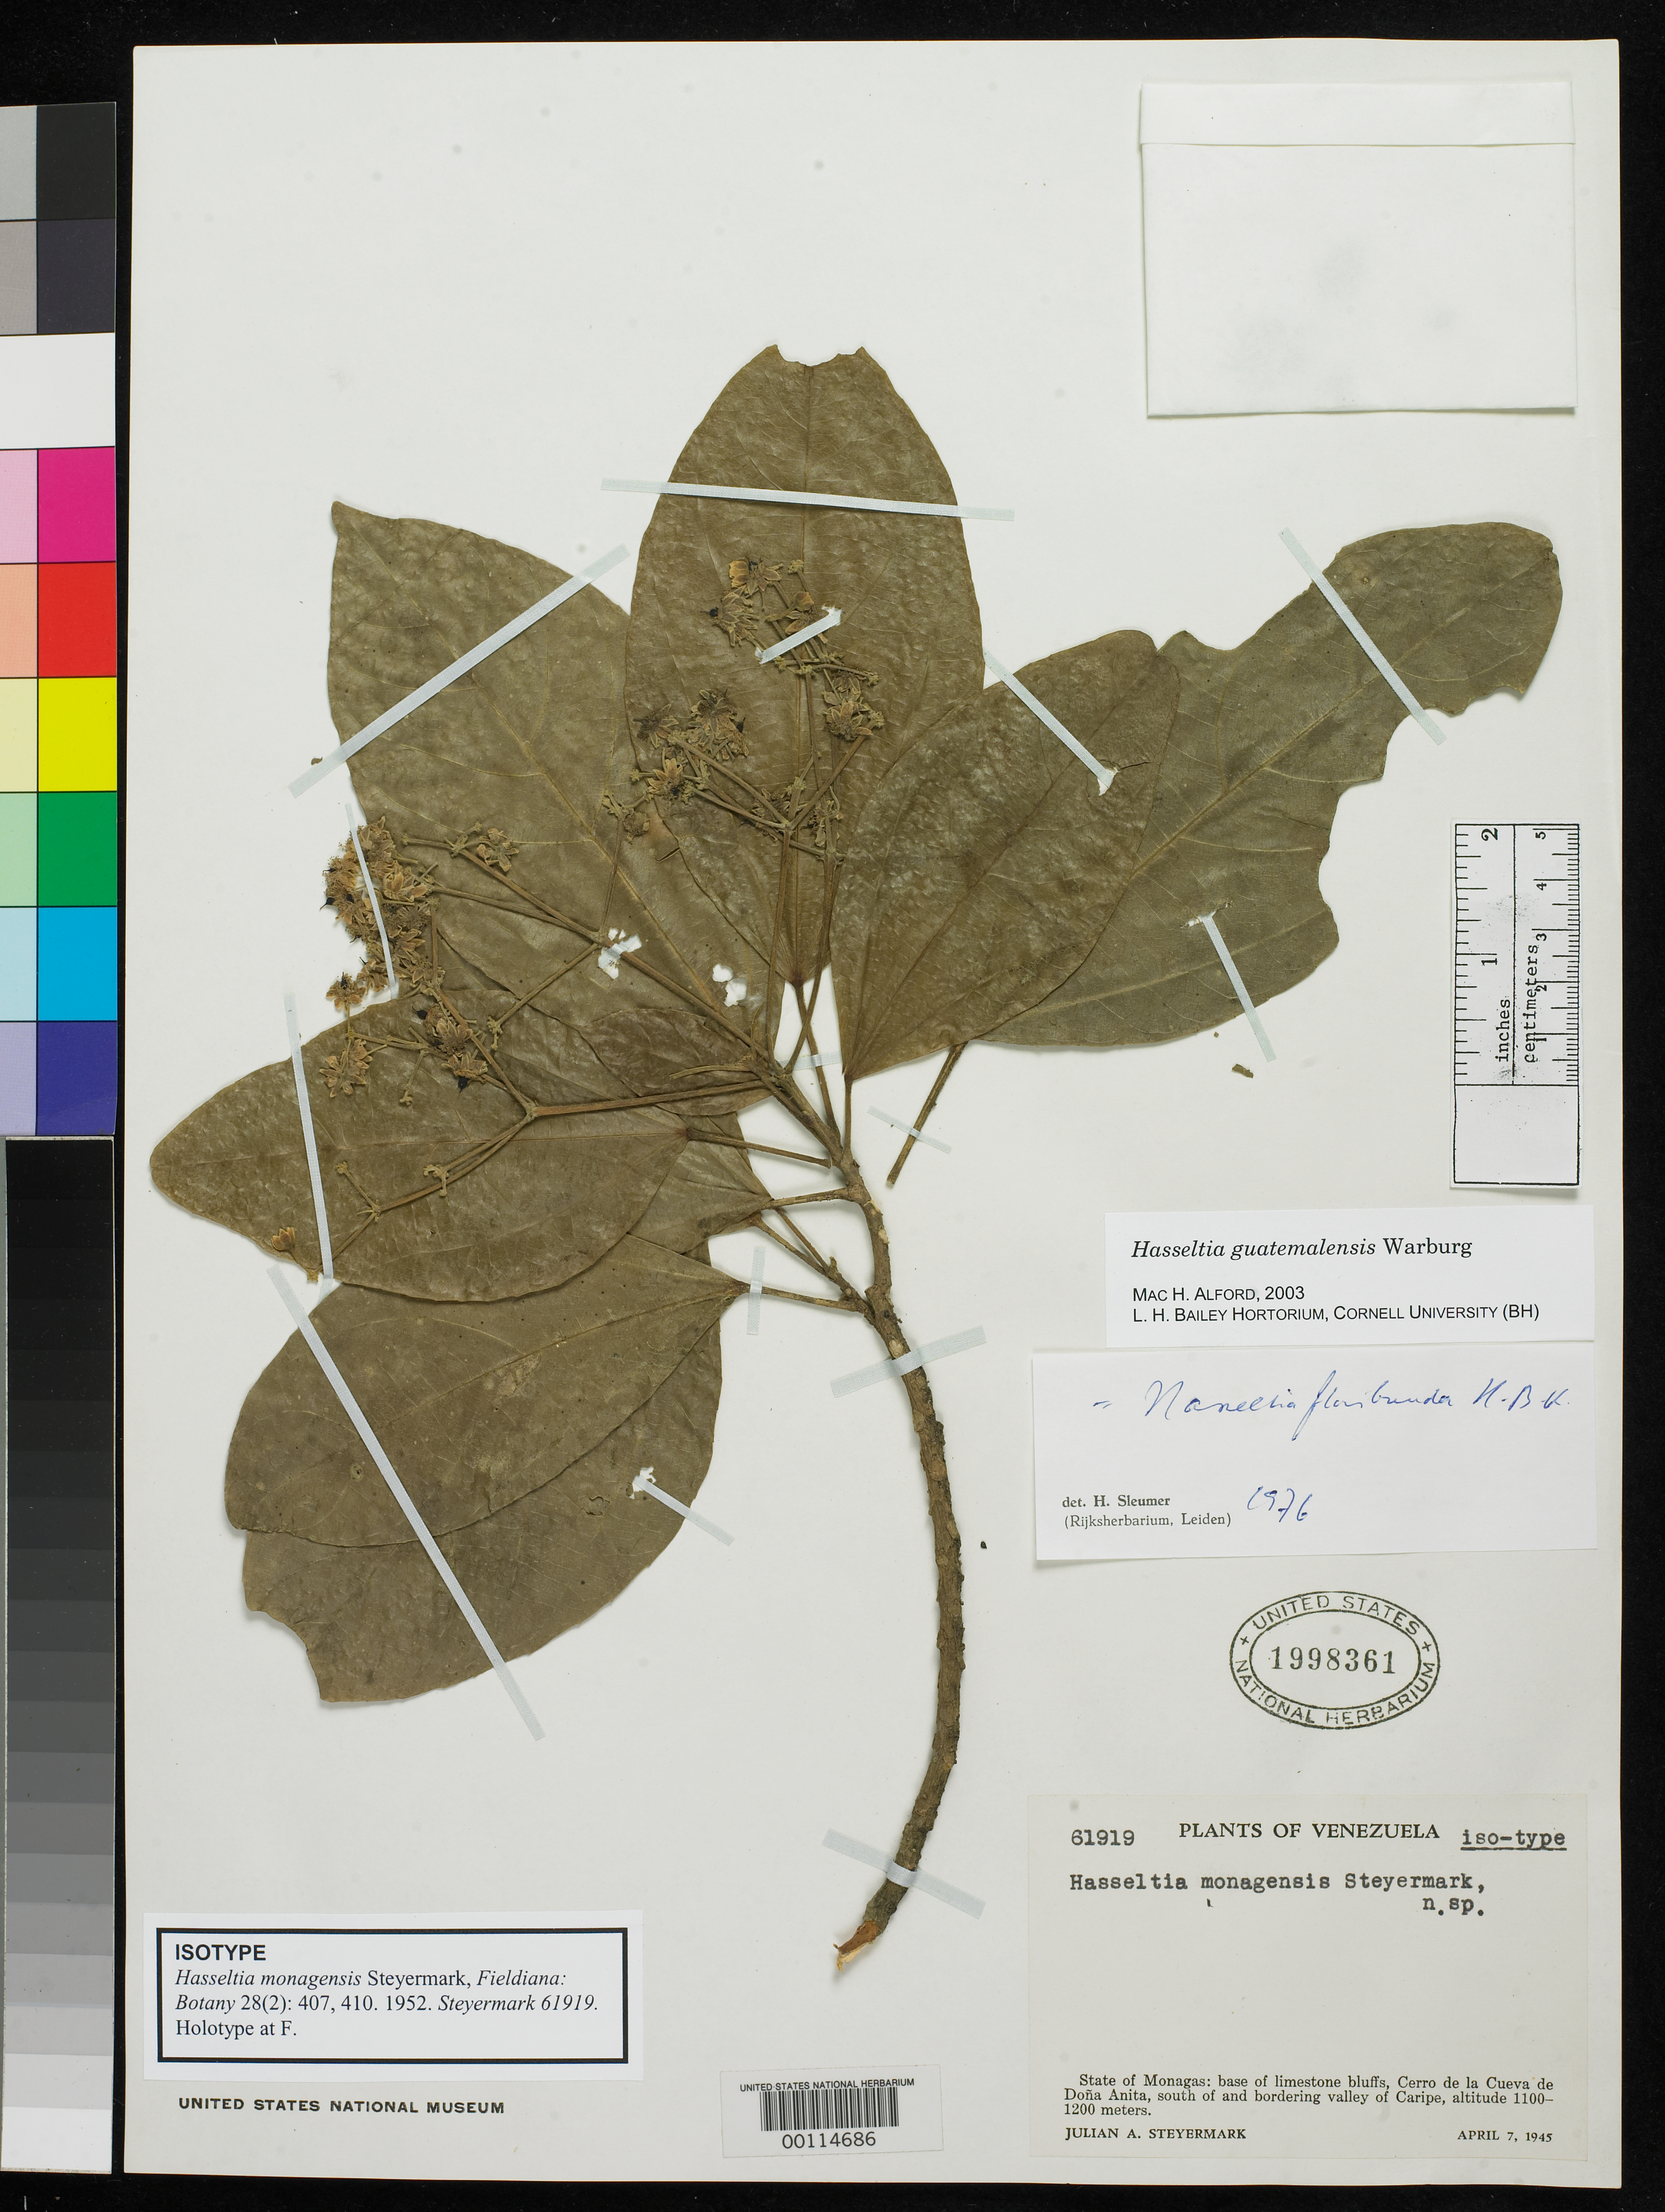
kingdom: Plantae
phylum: Tracheophyta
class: Magnoliopsida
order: Malpighiales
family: Salicaceae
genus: Hasseltia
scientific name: Hasseltia monagensis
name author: Steyerm.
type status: Isotype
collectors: J. Steyermark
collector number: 61919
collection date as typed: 07 Apr 1945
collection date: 1945-04-07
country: Venezuela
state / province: Monagas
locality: Cerro de La Cueva de Dona Anita.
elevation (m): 1100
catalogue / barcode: US 1998361